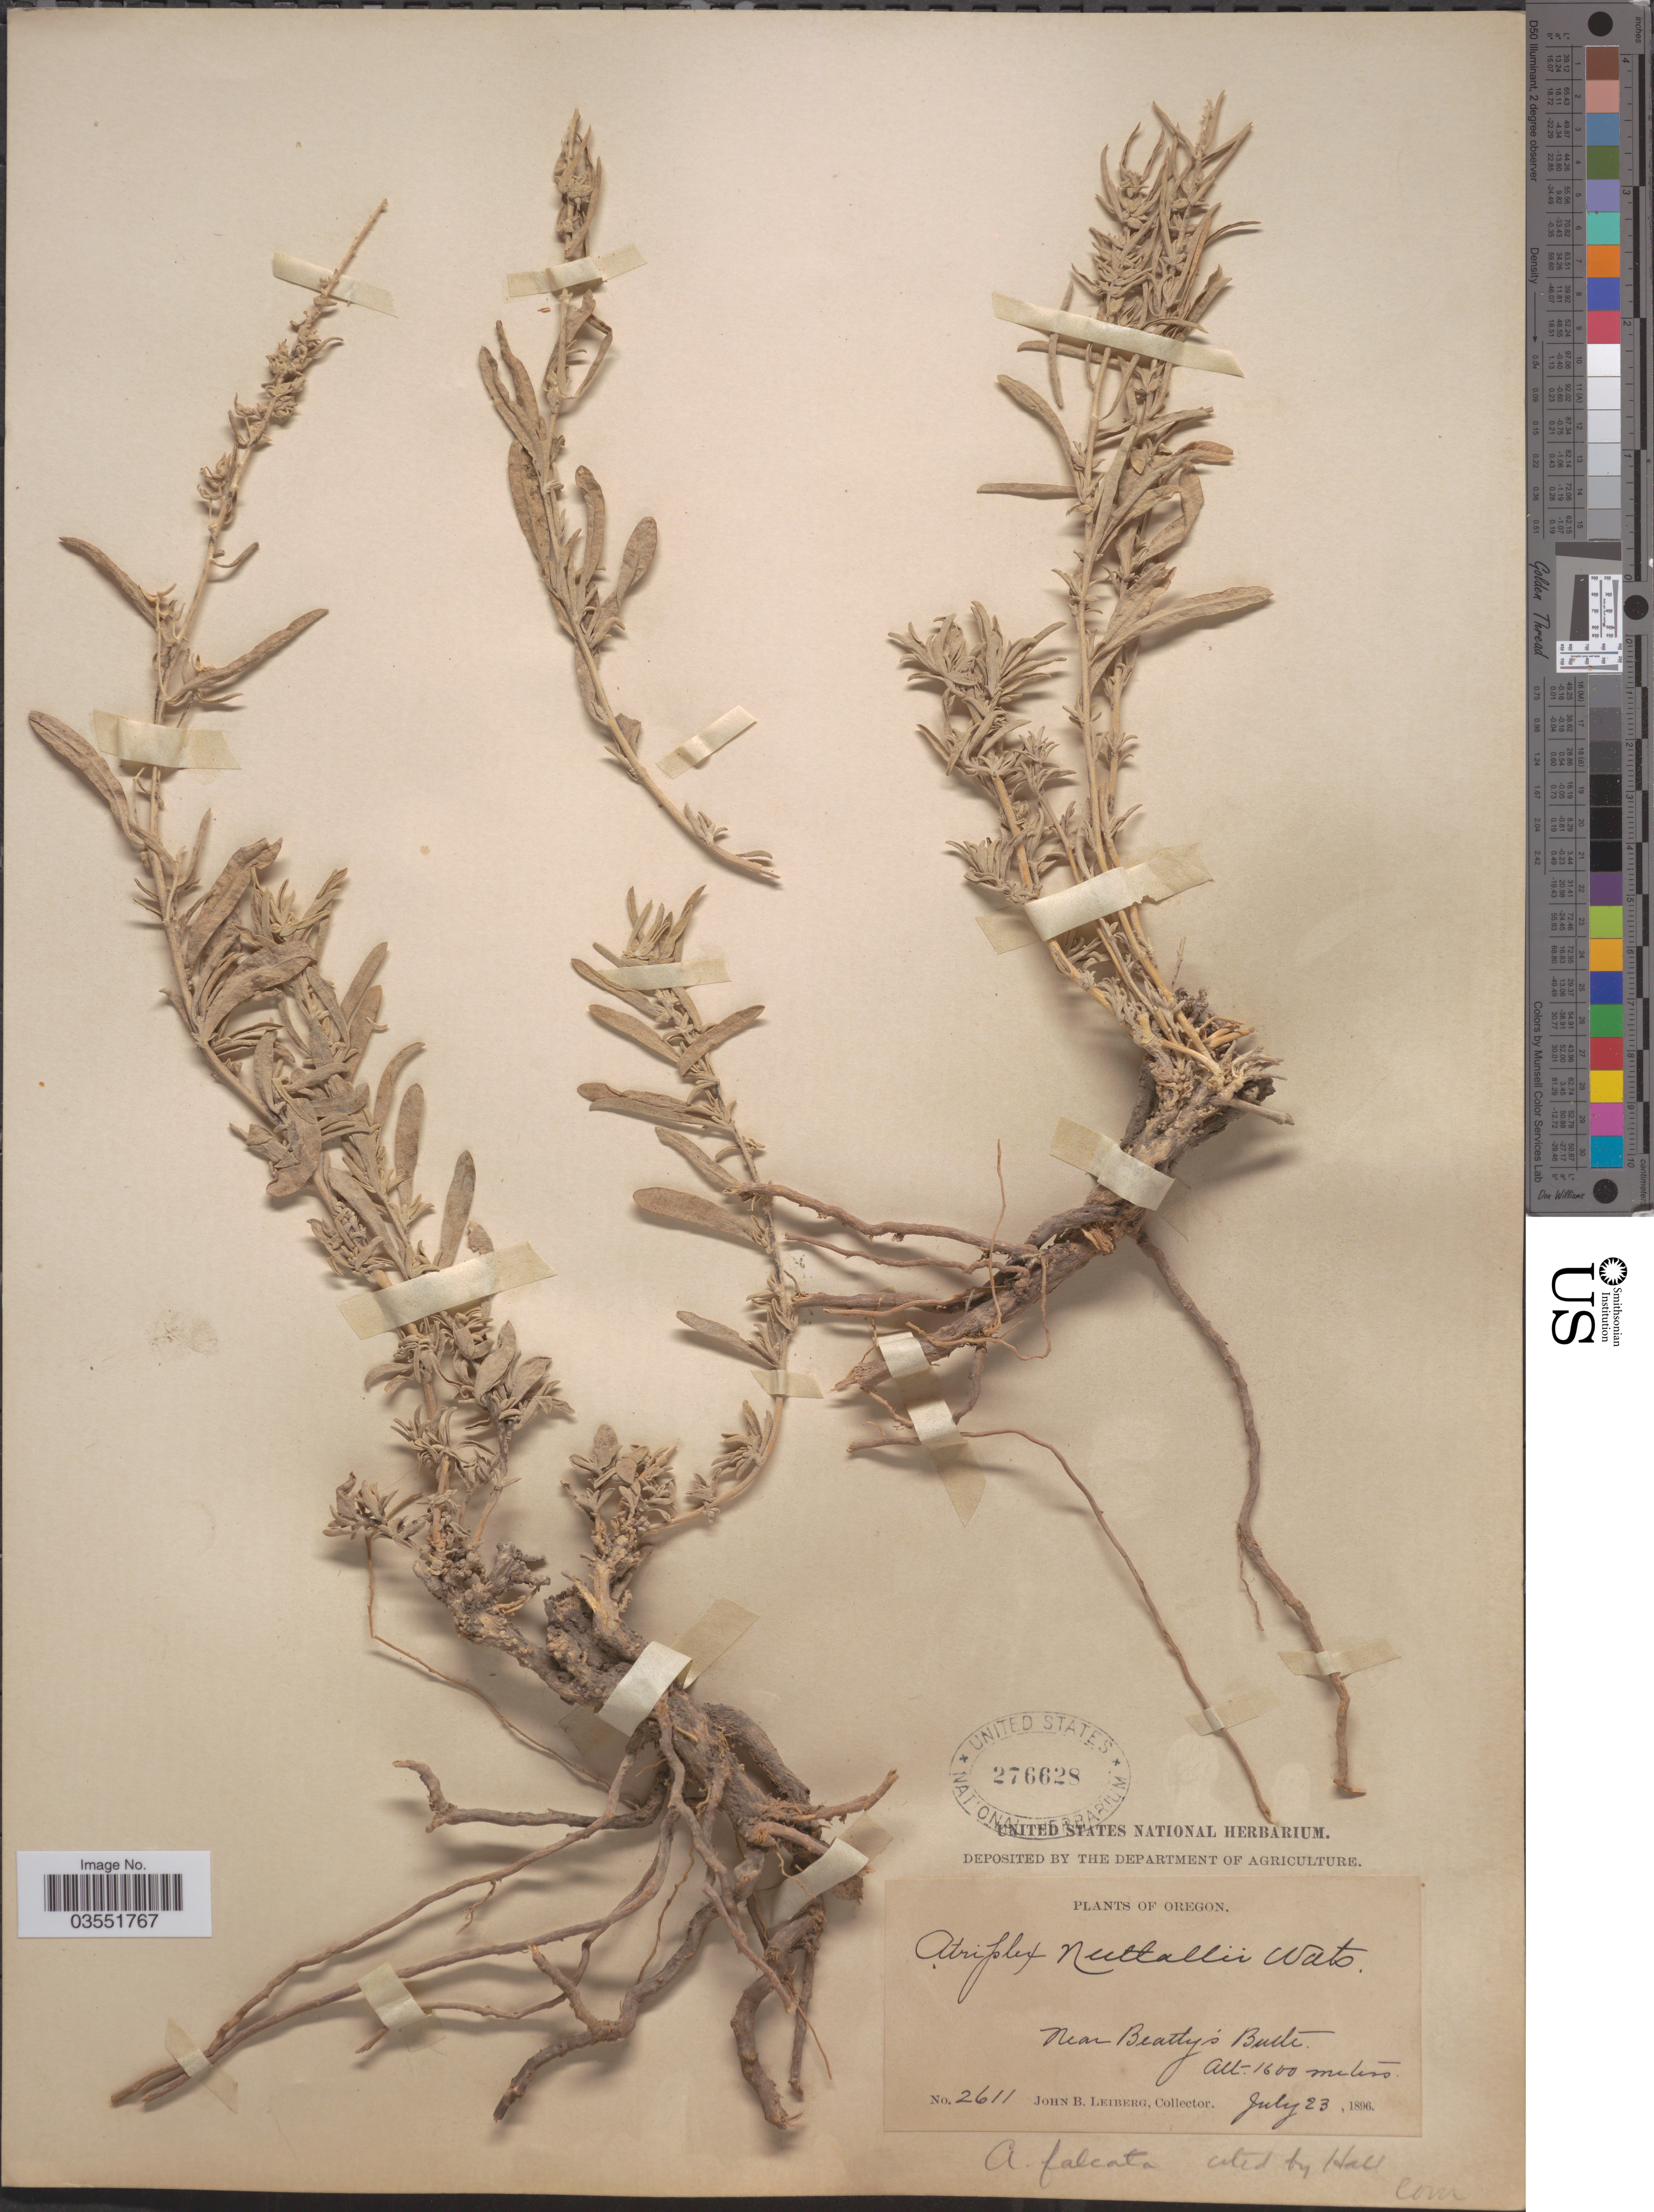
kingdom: Plantae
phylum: Tracheophyta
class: Magnoliopsida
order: Caryophyllales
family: Amaranthaceae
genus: Atriplex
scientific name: Atriplex falcata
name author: (M.E. Jones) Standl.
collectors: J. B. Leiberg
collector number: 2611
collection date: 1896-07-23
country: United States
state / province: Oregon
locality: Near Beatty's Butte.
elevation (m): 1600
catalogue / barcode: US 276628